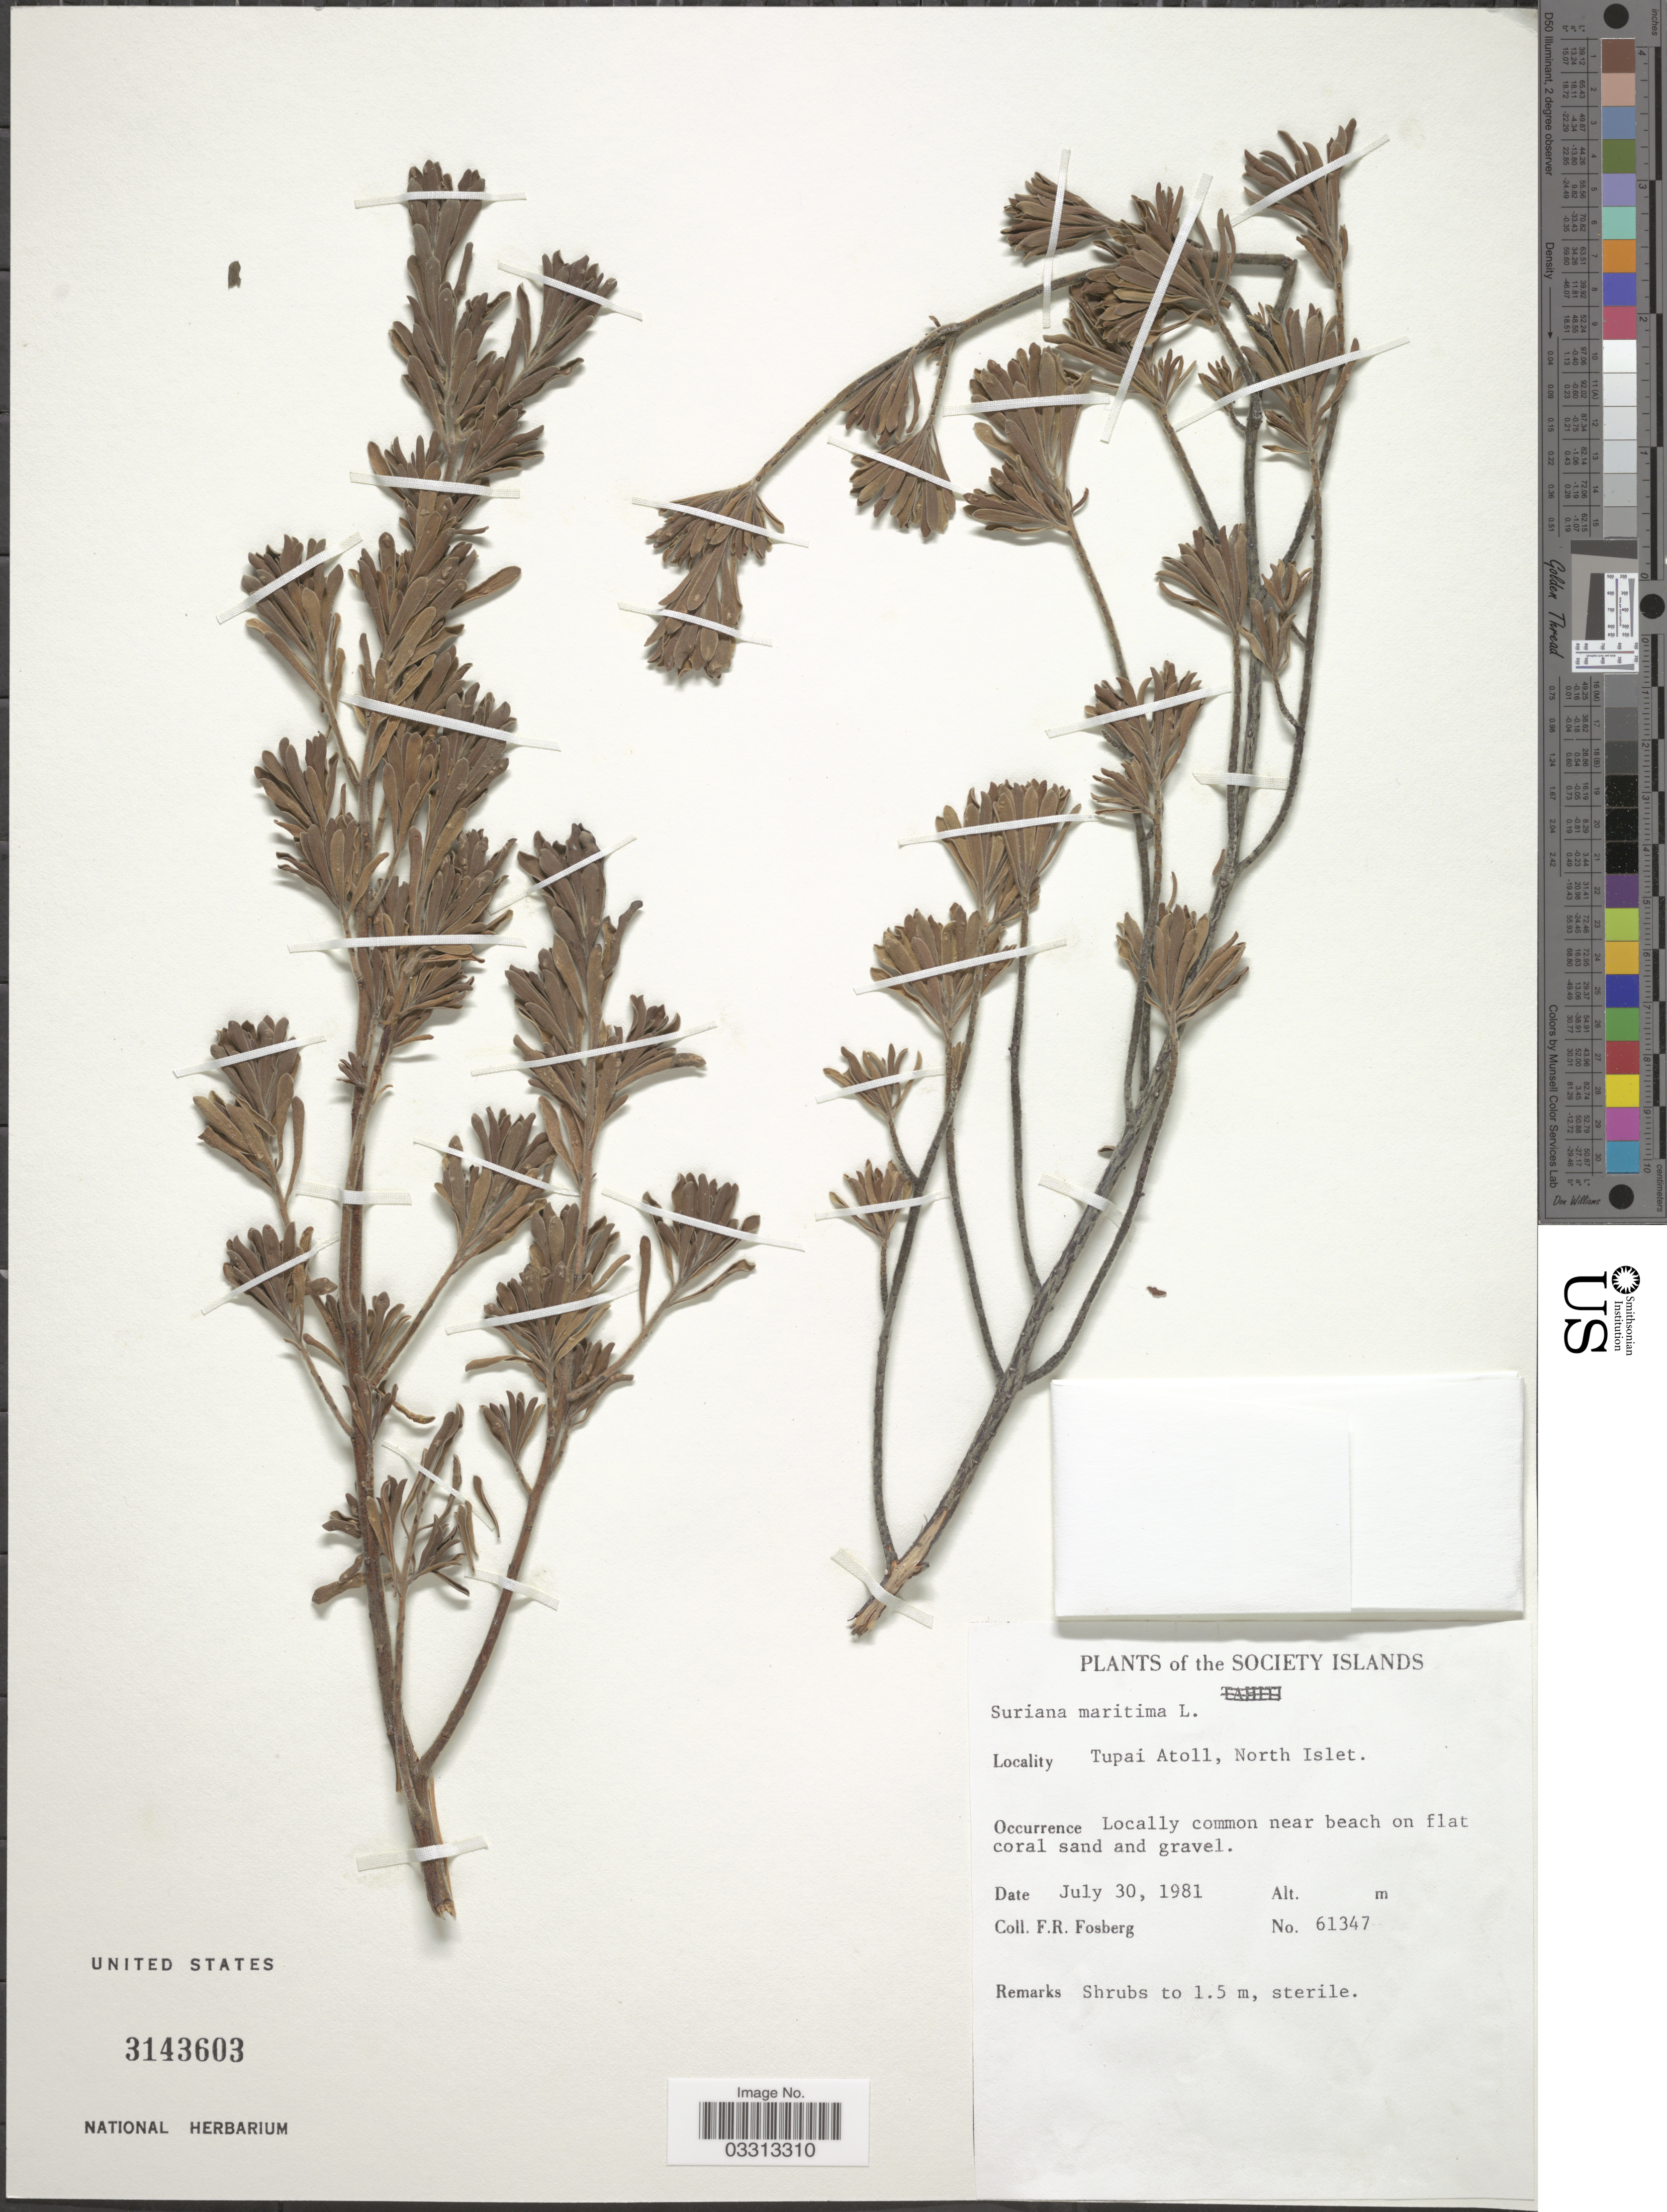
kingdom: Plantae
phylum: Tracheophyta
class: Magnoliopsida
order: Fabales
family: Surianaceae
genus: Suriana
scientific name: Suriana maritima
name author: L.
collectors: F. R. Fosberg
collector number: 61347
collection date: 1981-07-30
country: French Polynesia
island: Tupai Atoll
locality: The Society Islands. Tupai Atoll, North Islet.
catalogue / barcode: US 3143603